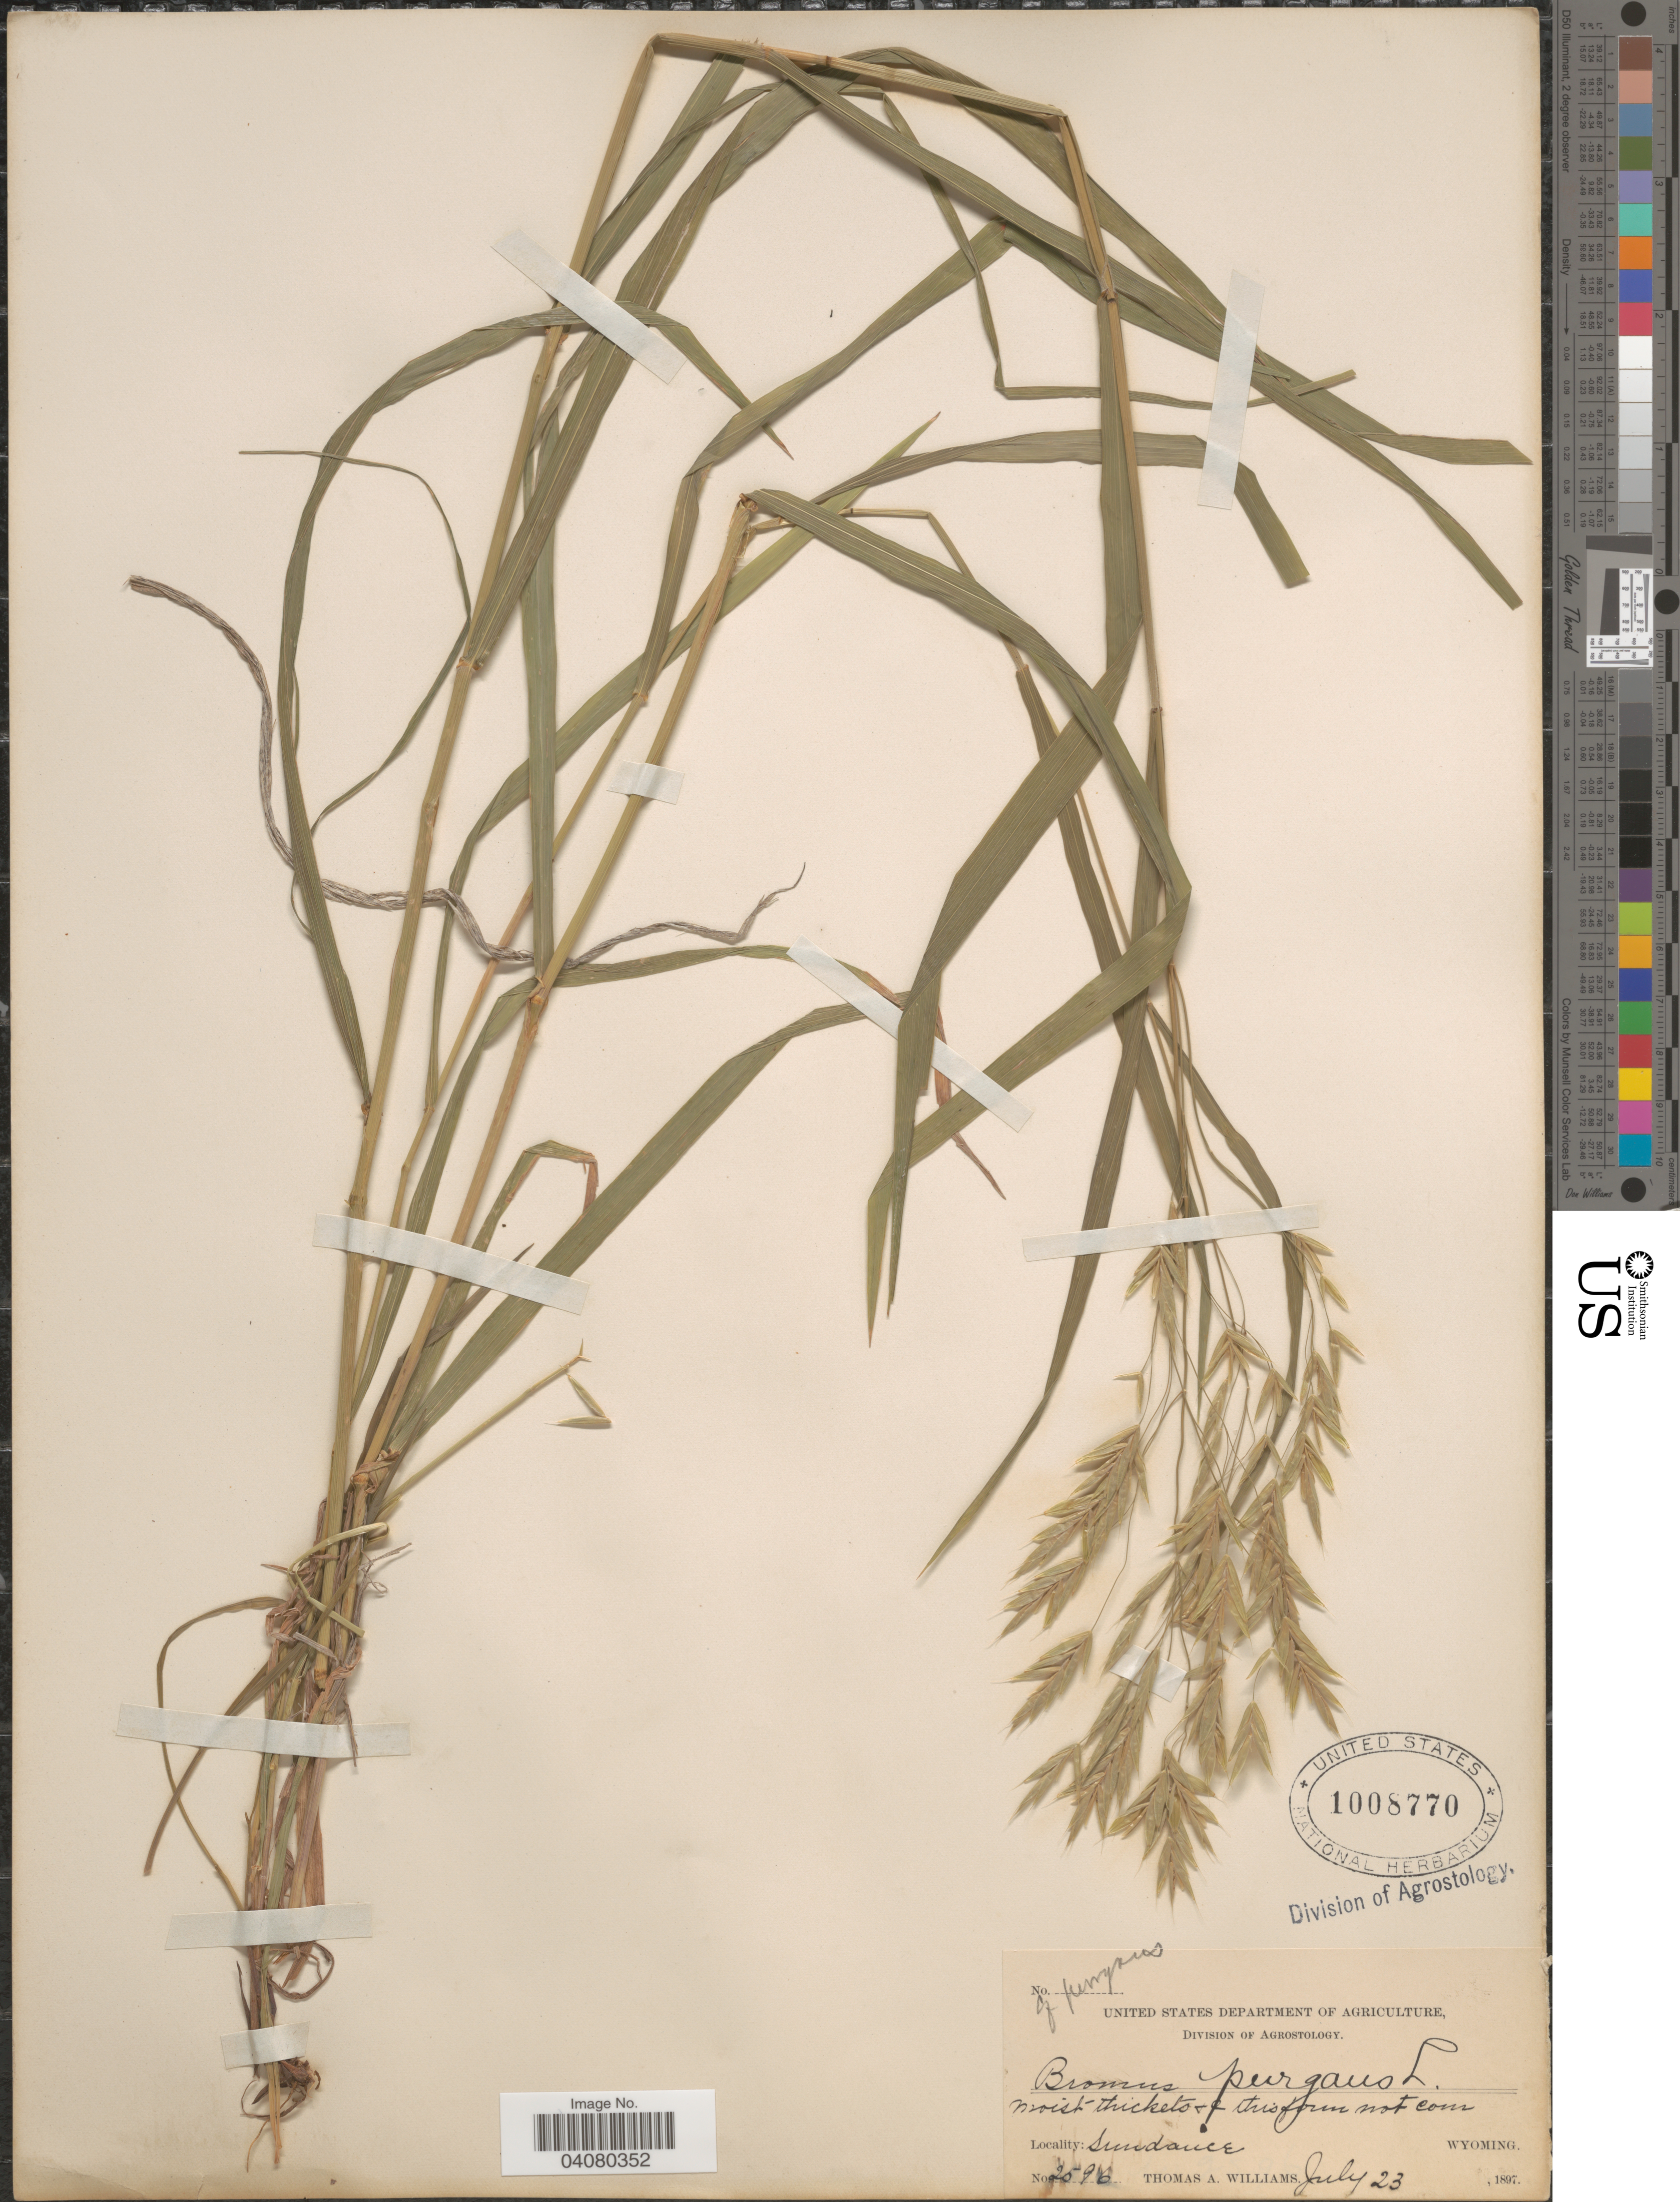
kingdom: Plantae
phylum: Tracheophyta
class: Liliopsida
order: Poales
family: Poaceae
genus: Bromus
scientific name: Bromus anomalus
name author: Rupr. ex E. Fourn.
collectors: T. A. Williams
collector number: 2596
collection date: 1897-07-23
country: United States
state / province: Wyoming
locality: Sundance.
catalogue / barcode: US 1008770